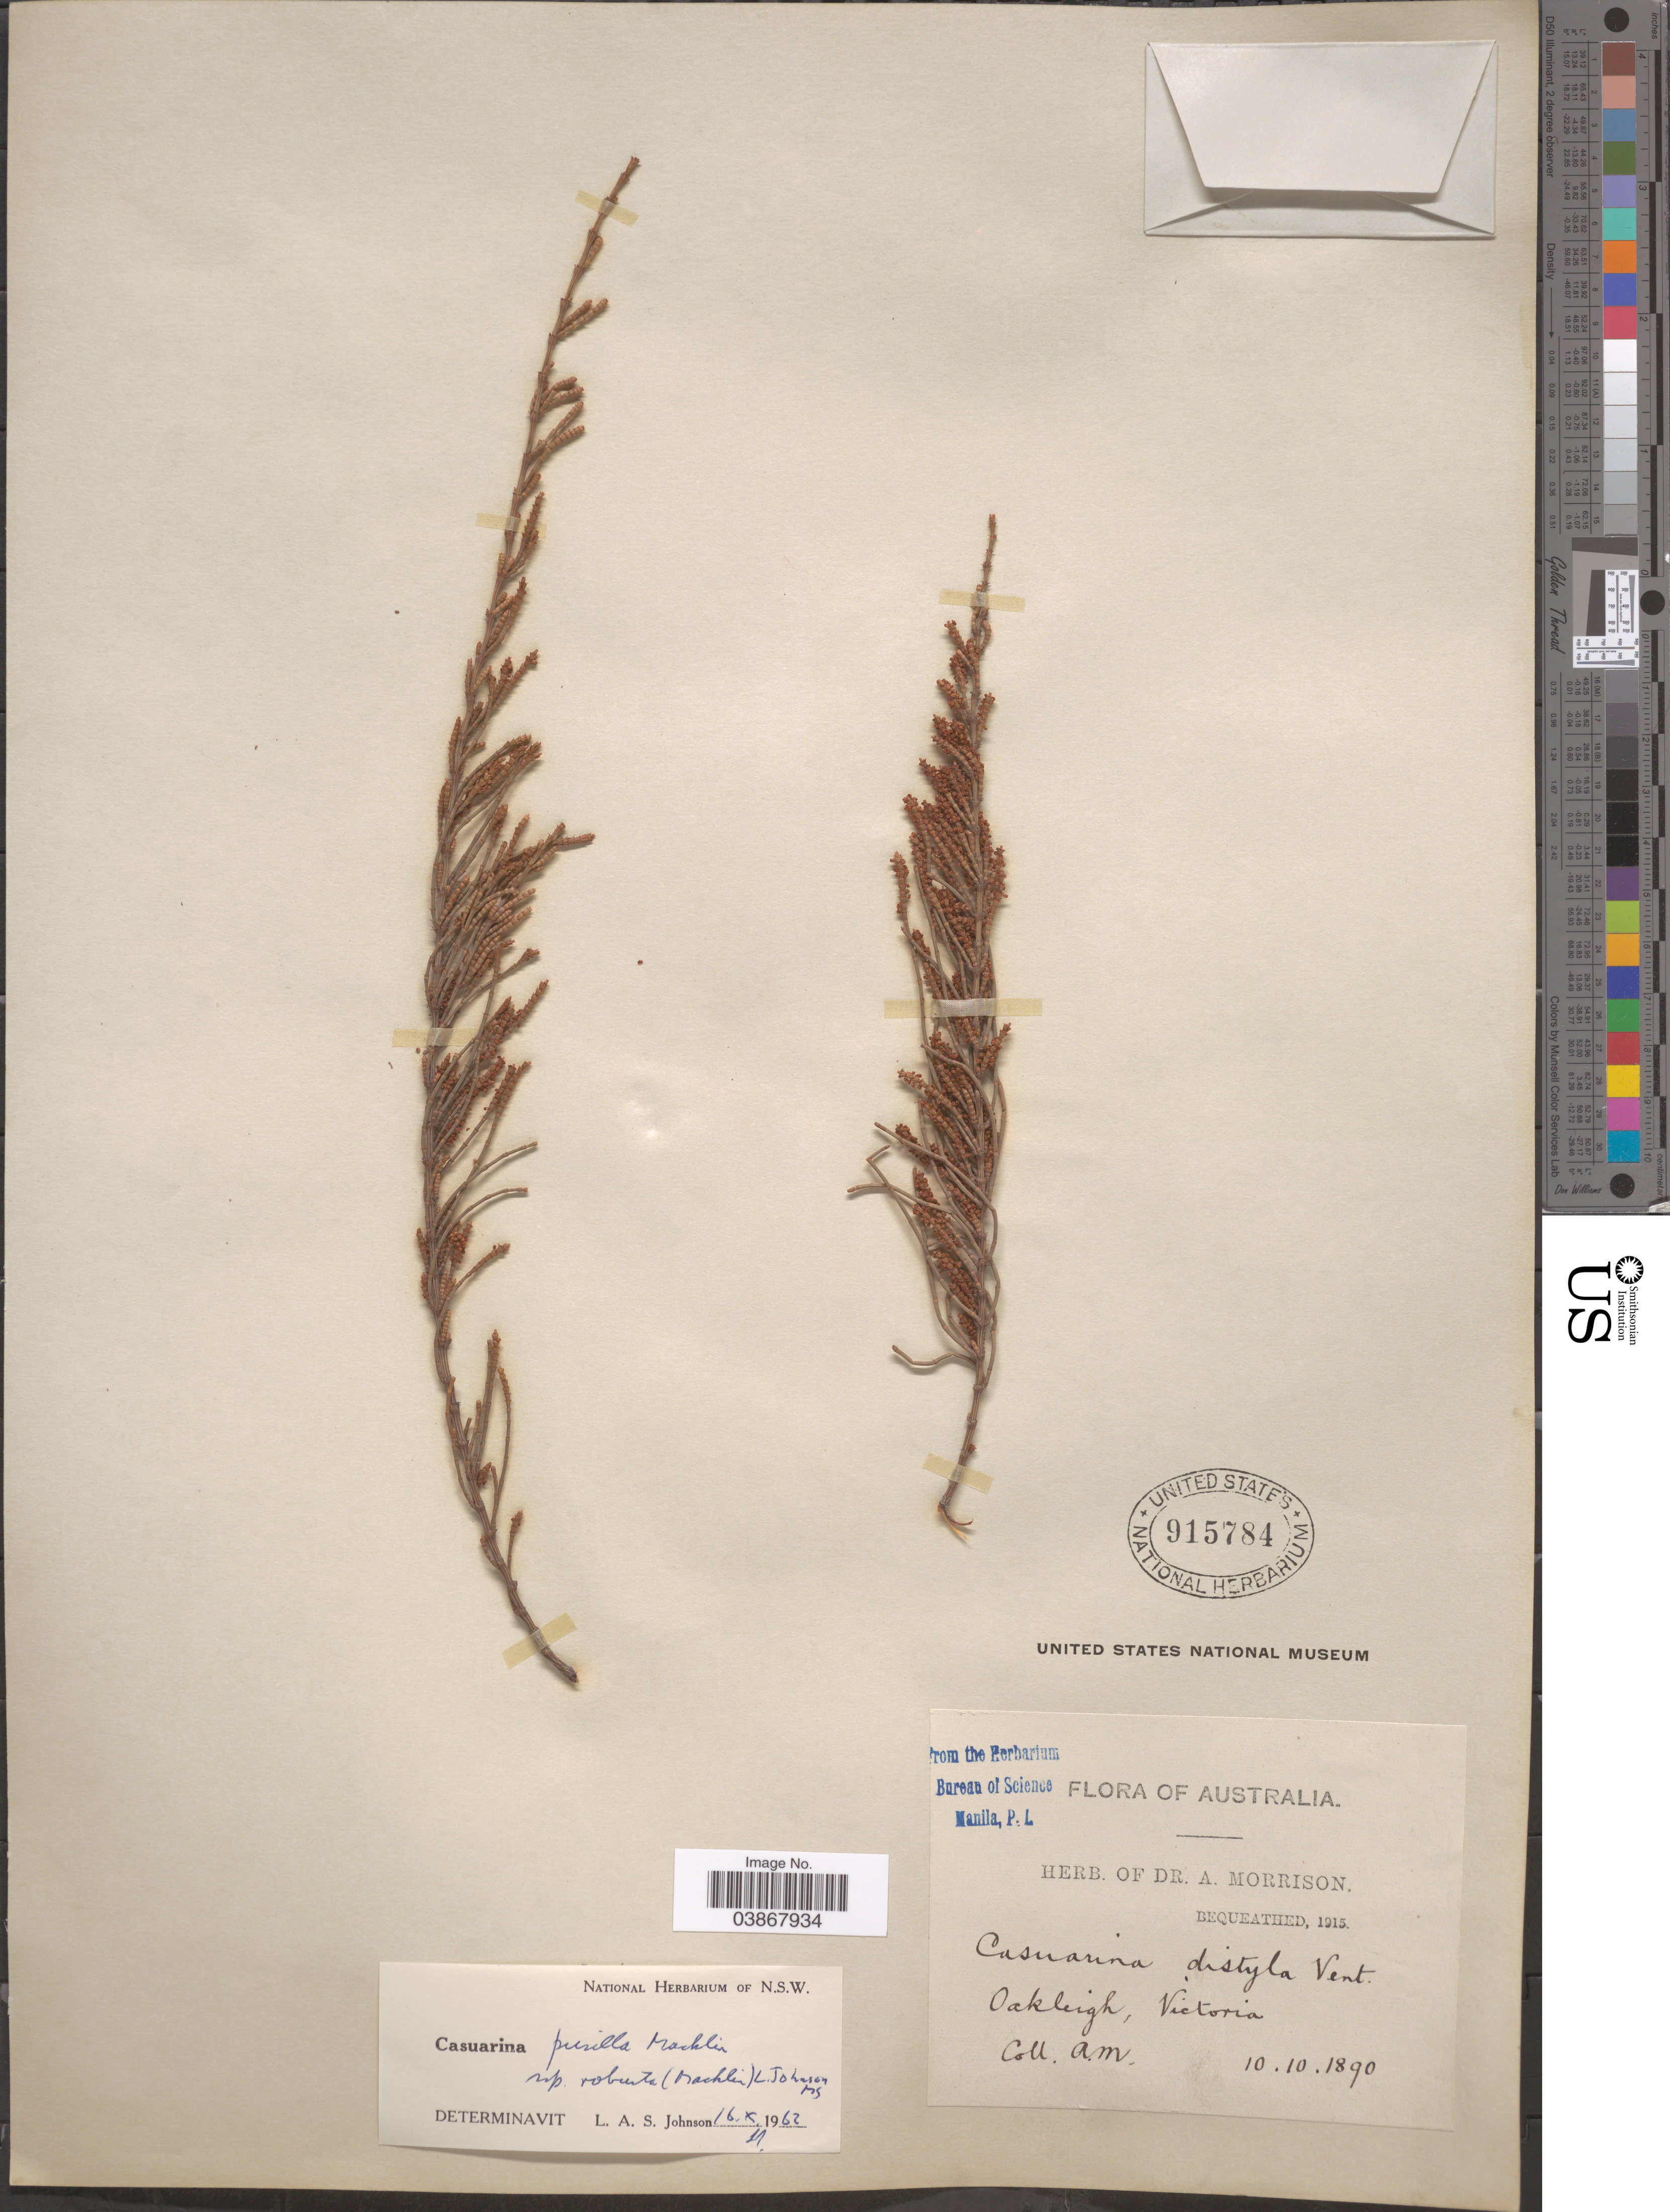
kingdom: Plantae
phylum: Tracheophyta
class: Magnoliopsida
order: Fagales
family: Casuarinaceae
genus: Casuarina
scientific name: Casuarina pusilla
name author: Macklin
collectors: A. Morrison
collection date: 1890-10-10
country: Australia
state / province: Victoria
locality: Oakleigh.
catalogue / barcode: US 915784